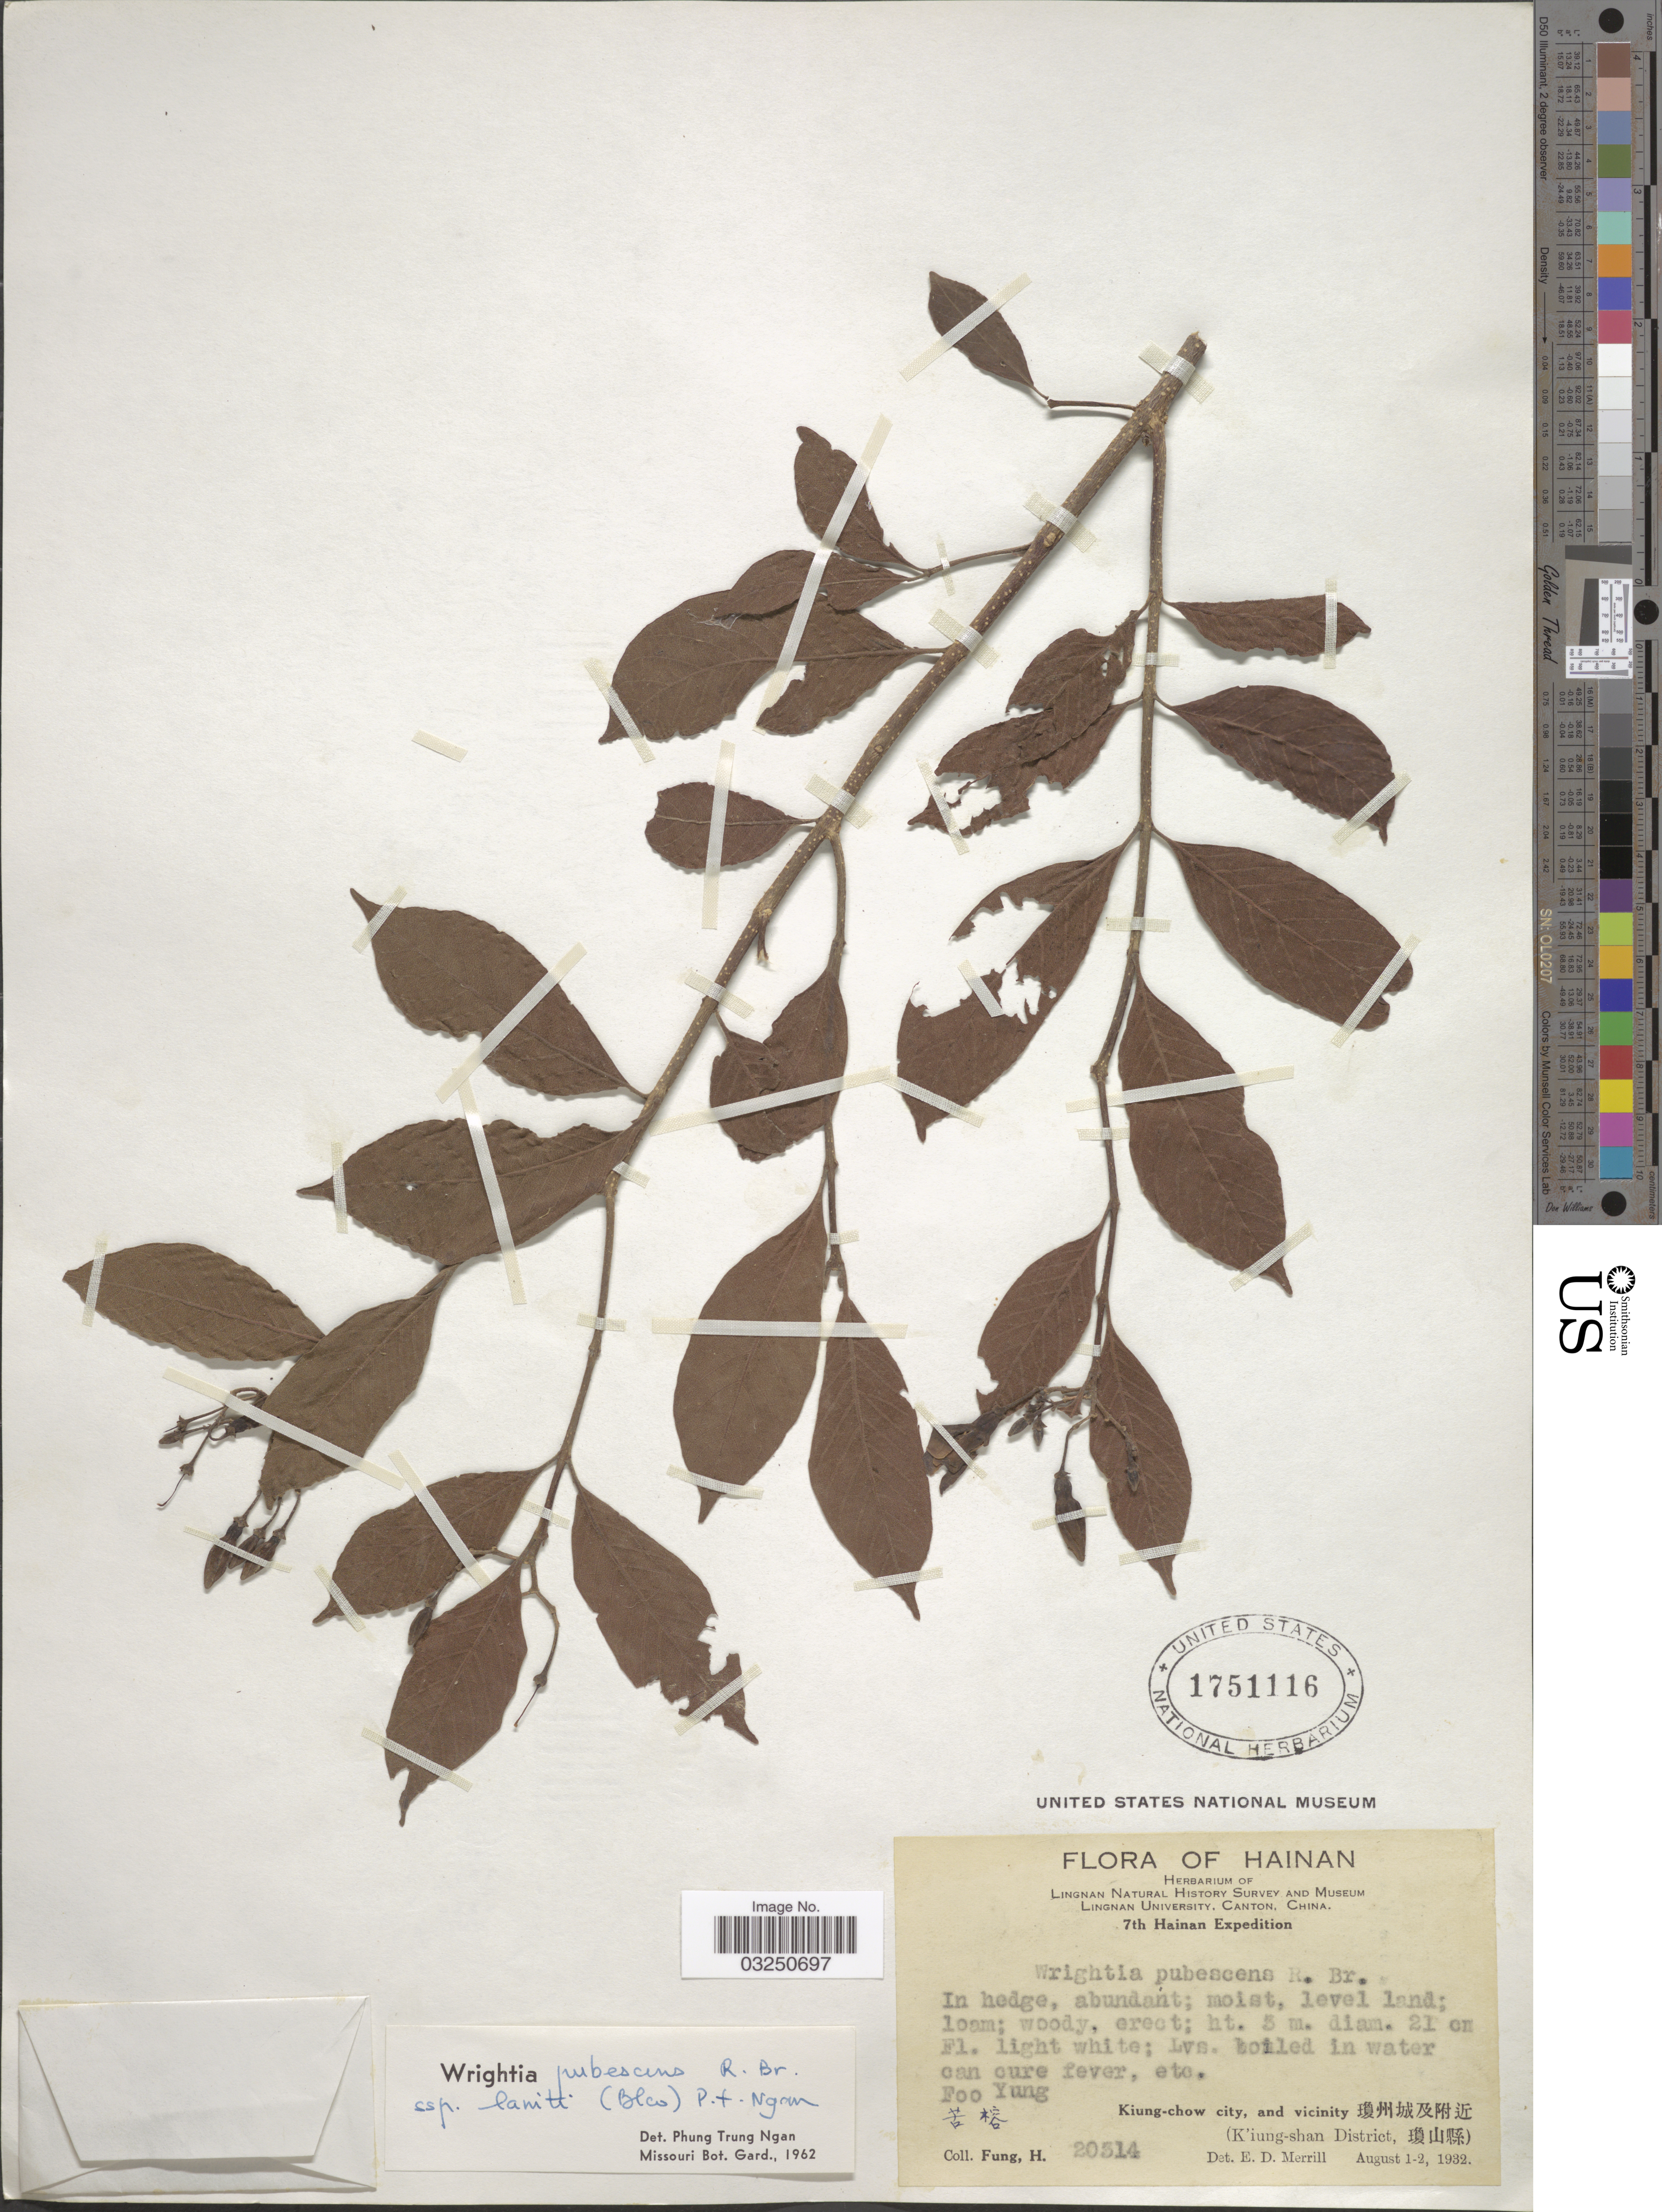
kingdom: Plantae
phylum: Tracheophyta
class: Magnoliopsida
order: Gentianales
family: Apocynaceae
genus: Wrightia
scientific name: Wrightia pubescens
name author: R. Br.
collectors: H. Fung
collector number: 20314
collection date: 1932-08-01/1932-08-02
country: China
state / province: Hainan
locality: Foo Yung. Kiung-chow city, and vicinity X. (K'iung-shan District X).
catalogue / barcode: US 1751116